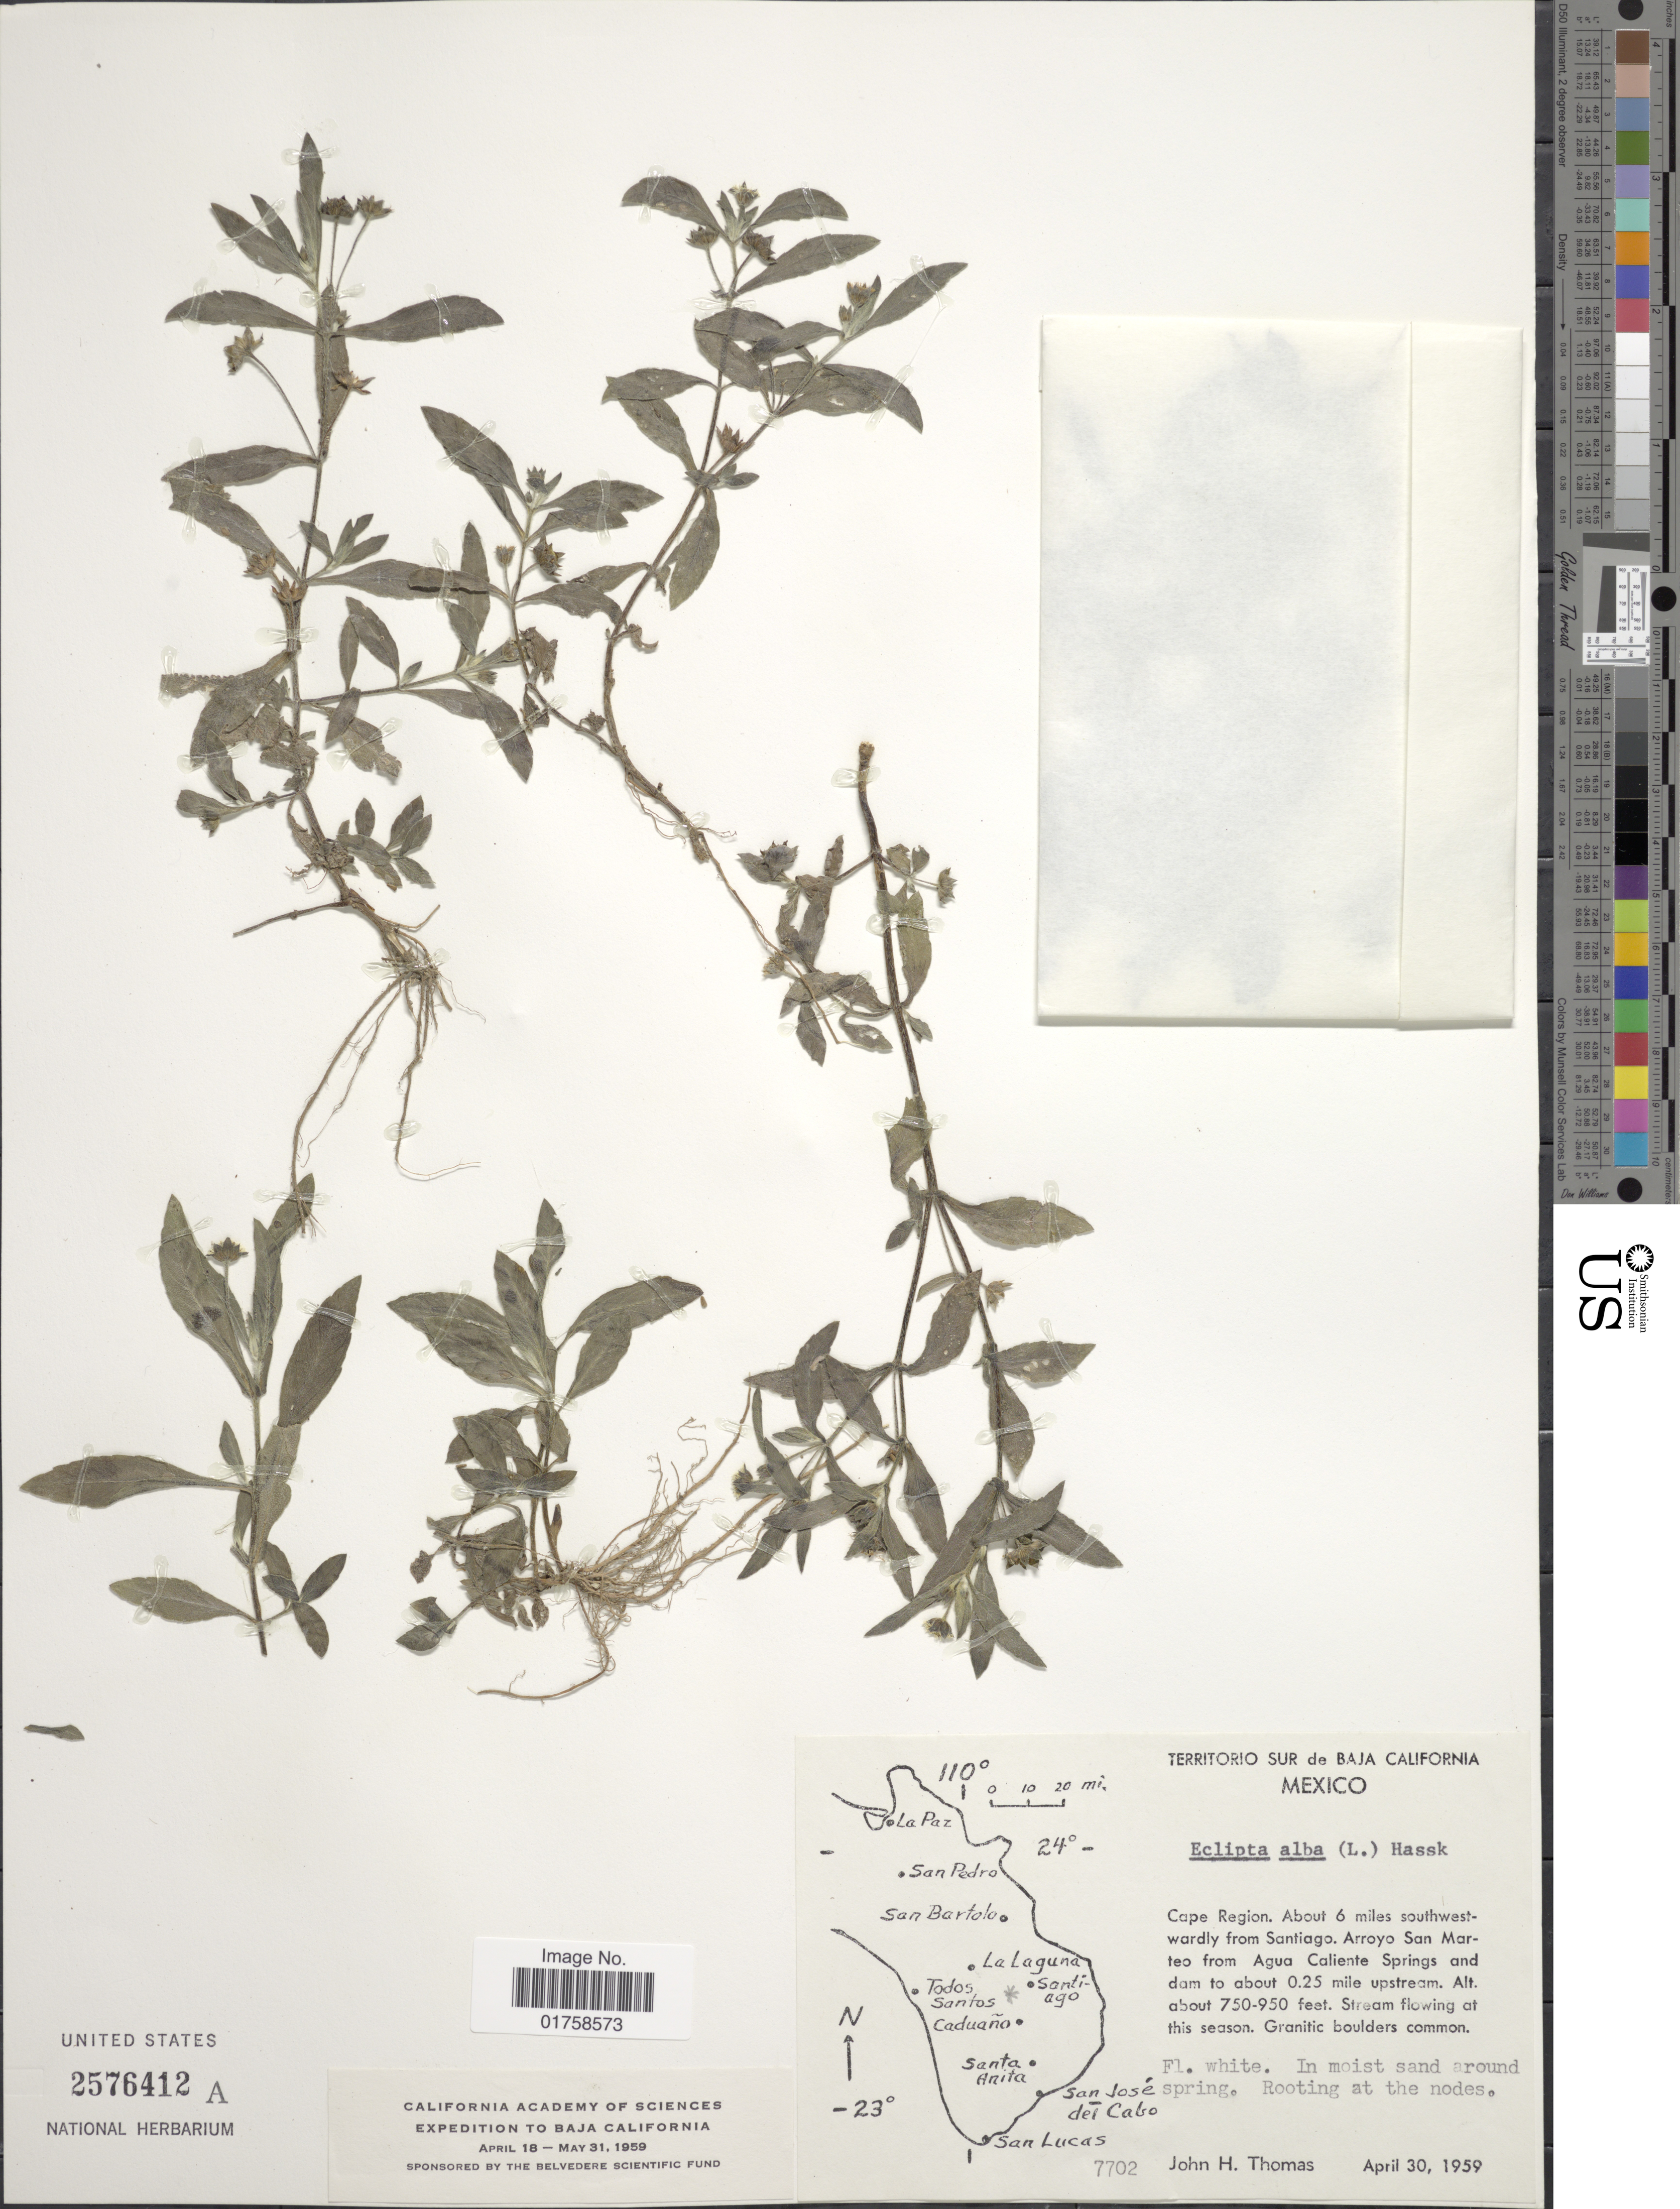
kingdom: Plantae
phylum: Tracheophyta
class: Magnoliopsida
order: Asterales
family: Asteraceae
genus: Eclipta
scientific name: Eclipta alba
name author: (L.) Hassk.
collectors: J. H. Thomas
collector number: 7702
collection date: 1959-04-30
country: Mexico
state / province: Baja California Sur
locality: Baja California, Mexico. Cape Regio. About 6 miles southwest-wardly from Santiago. Arroyo San Marteo from Auga Caliente Springs and dam to about 0.25 mile upstream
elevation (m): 229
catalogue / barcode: US 2576412A